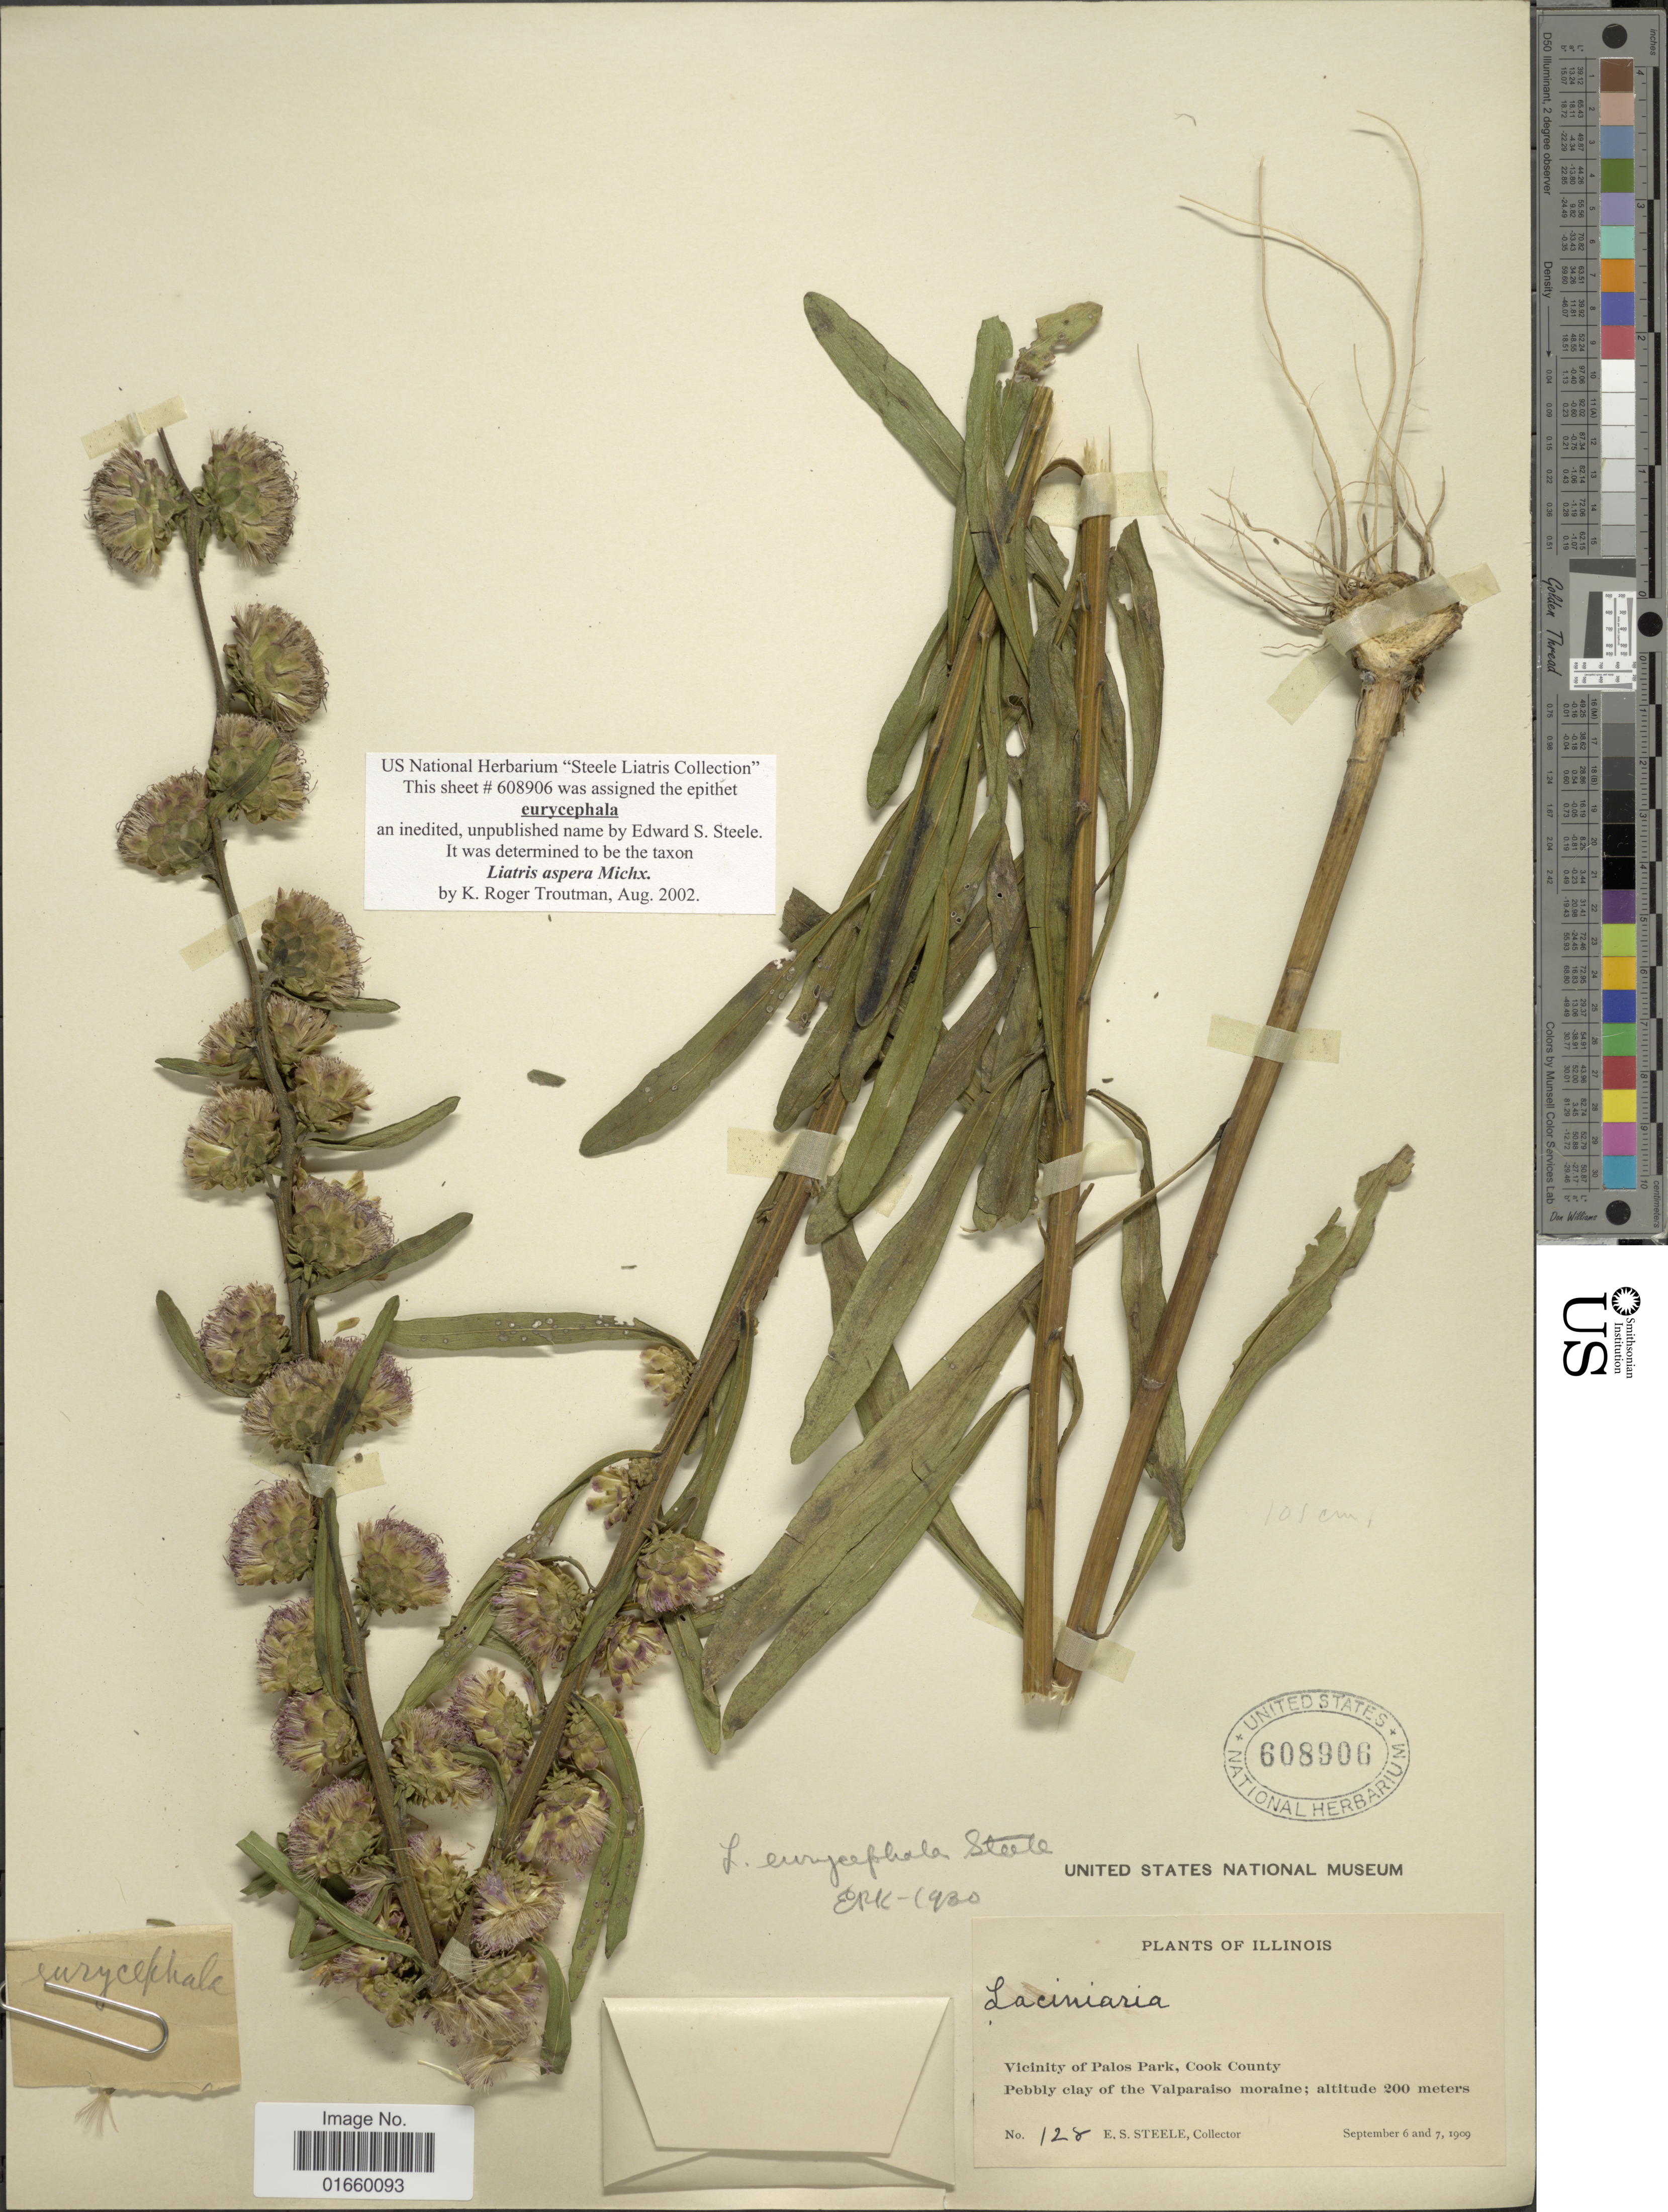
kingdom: Plantae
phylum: Tracheophyta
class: Magnoliopsida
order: Asterales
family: Asteraceae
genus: Liatris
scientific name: Liatris aspera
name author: Michx.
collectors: E. Steele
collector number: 128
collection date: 1909-09-06/1909-09-07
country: United States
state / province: Illinois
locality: Vicinity of Palos Park, Cook County, Pebbly clay of Valparaiso moraine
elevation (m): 200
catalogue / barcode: US 608906